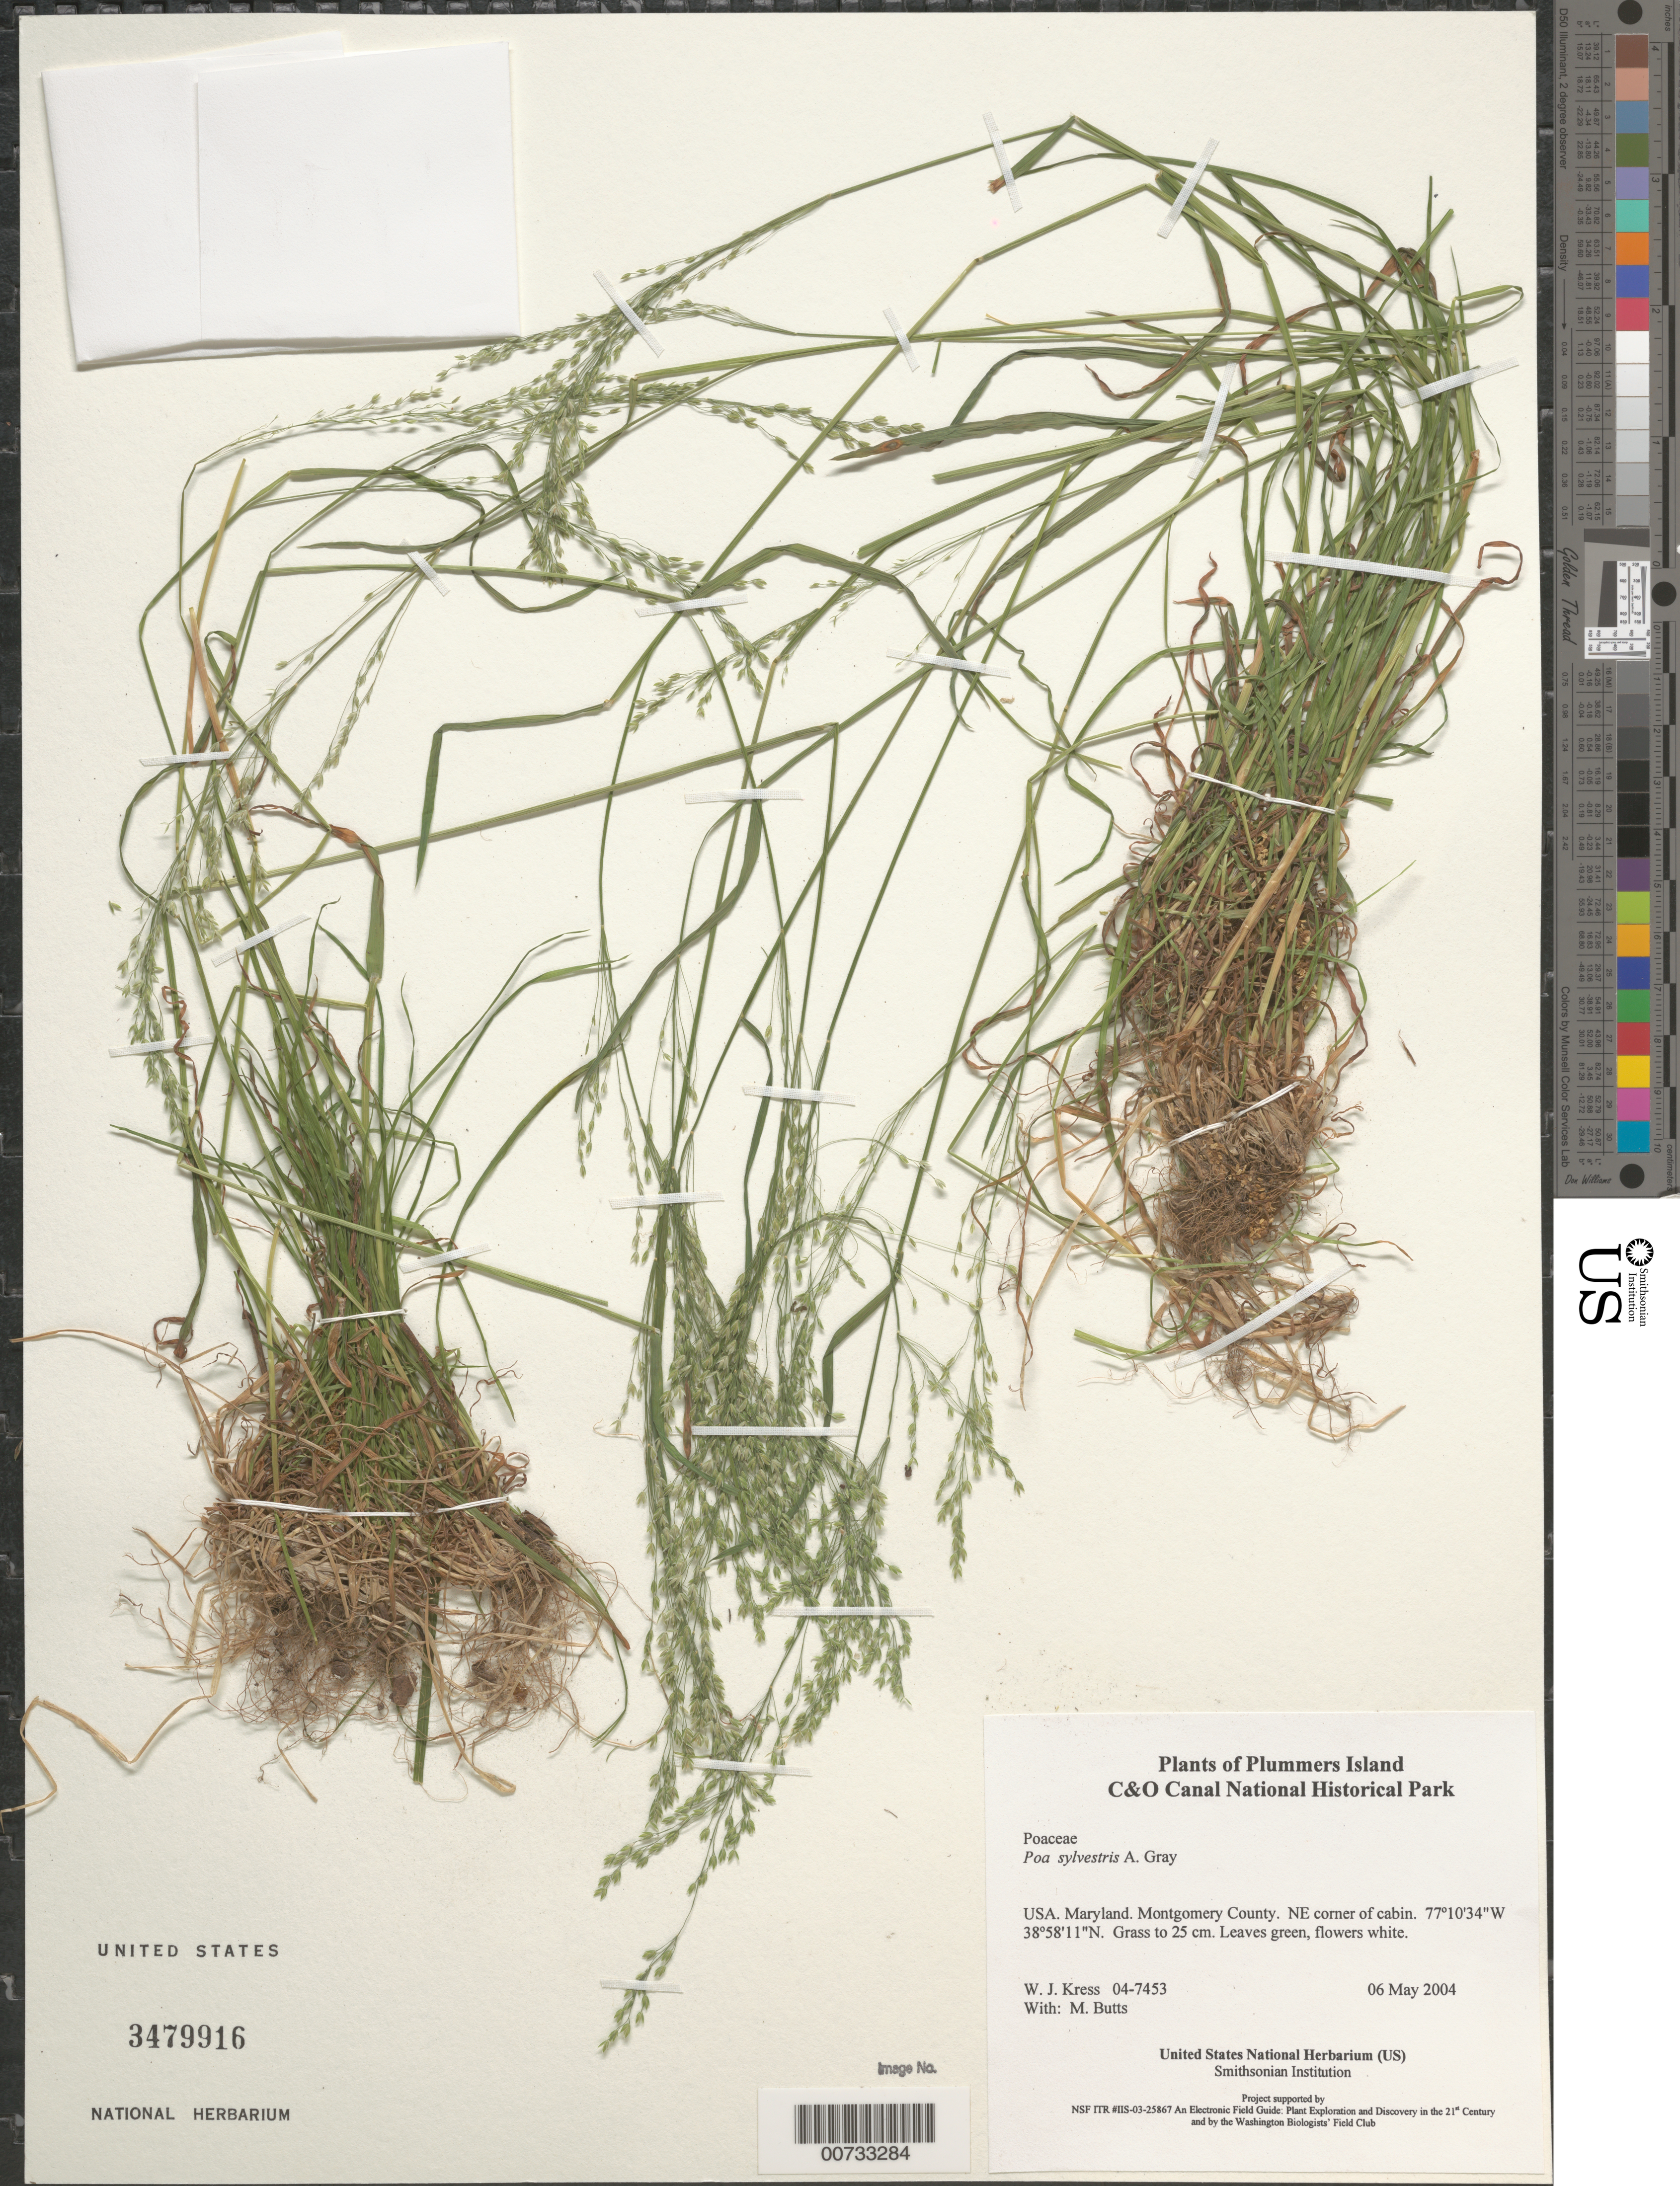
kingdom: Plantae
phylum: Tracheophyta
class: Liliopsida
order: Poales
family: Poaceae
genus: Poa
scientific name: Poa sylvestris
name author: A. Gray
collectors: W. J. Kress & M. B. Butts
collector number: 04-7453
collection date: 2004-05-06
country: United States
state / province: Maryland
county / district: Montgomery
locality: Chesapeake and Ohio Canal National Historical Park, Plummers Island, NE corner of cabin.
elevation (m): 25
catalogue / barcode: US 3479916